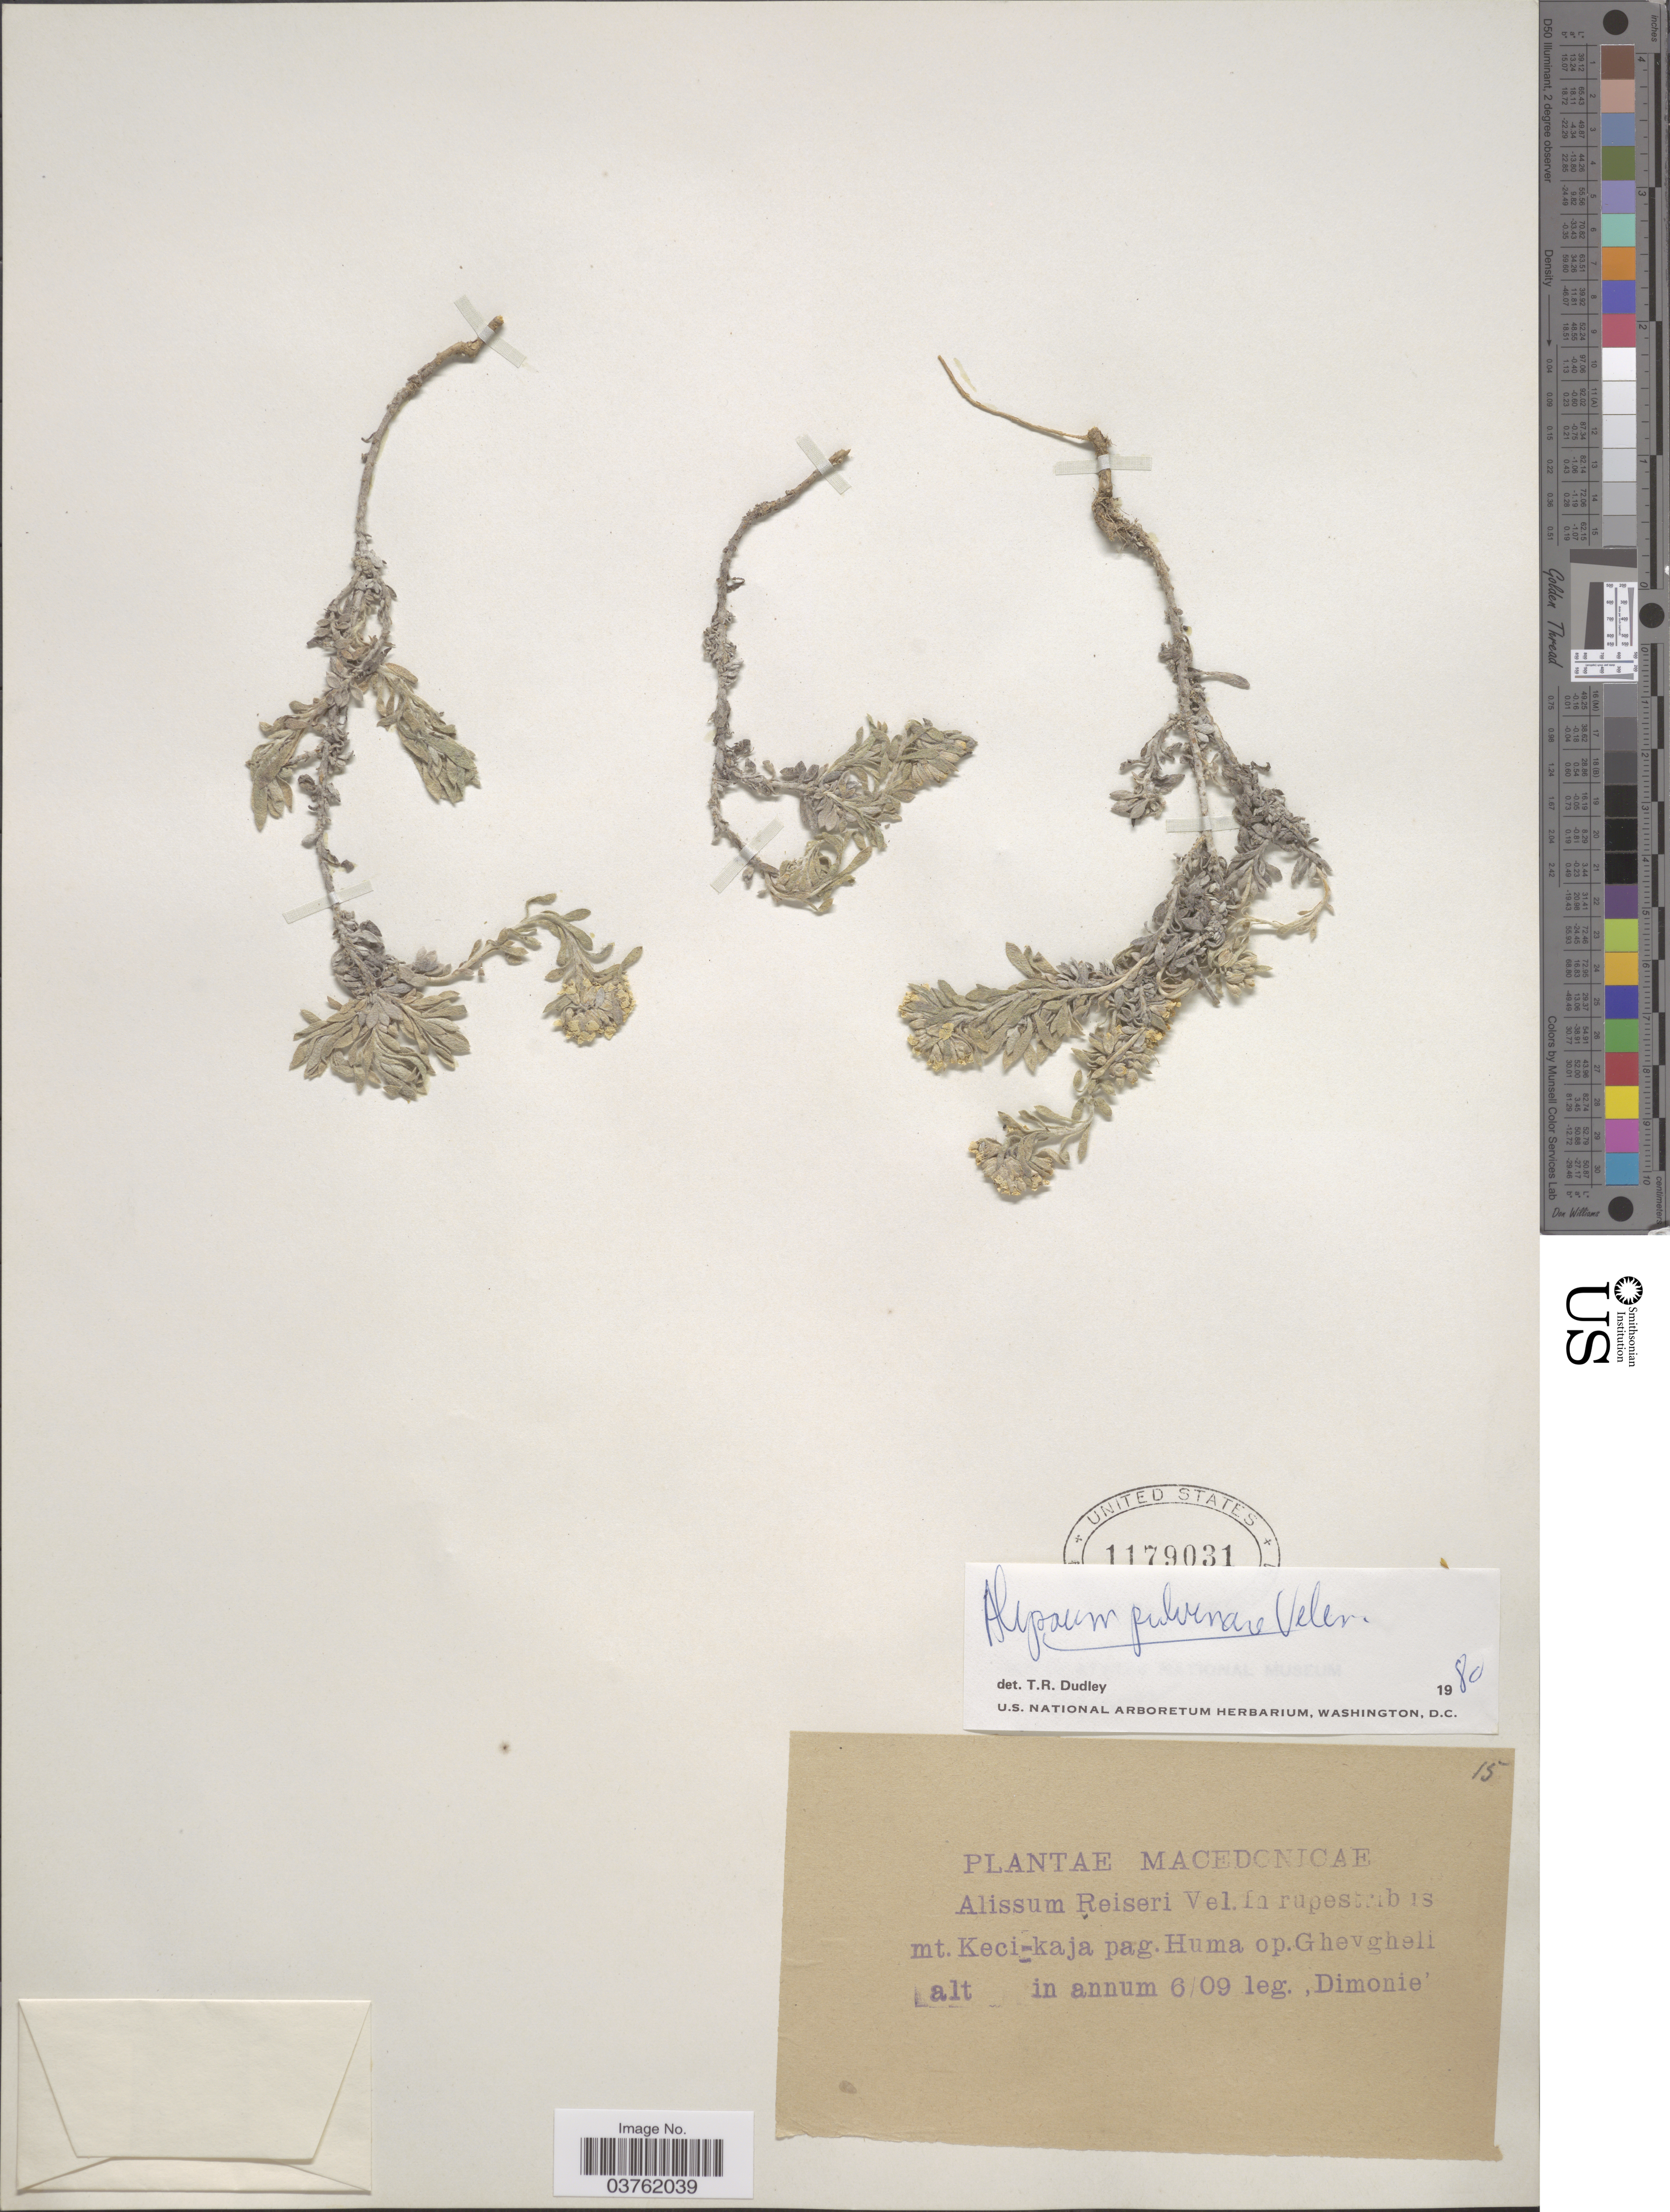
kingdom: Plantae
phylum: Tracheophyta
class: Magnoliopsida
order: Brassicales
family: Brassicaceae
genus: Alyssum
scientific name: Alyssum pulvinare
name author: Velen.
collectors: -. Dimonie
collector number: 15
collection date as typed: Transcribed d/m/y: /6/9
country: Greece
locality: Macedonicae. In rupestribus mt. Keci-kaja pag. Huma op. Ghevgheli.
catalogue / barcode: US 1179031